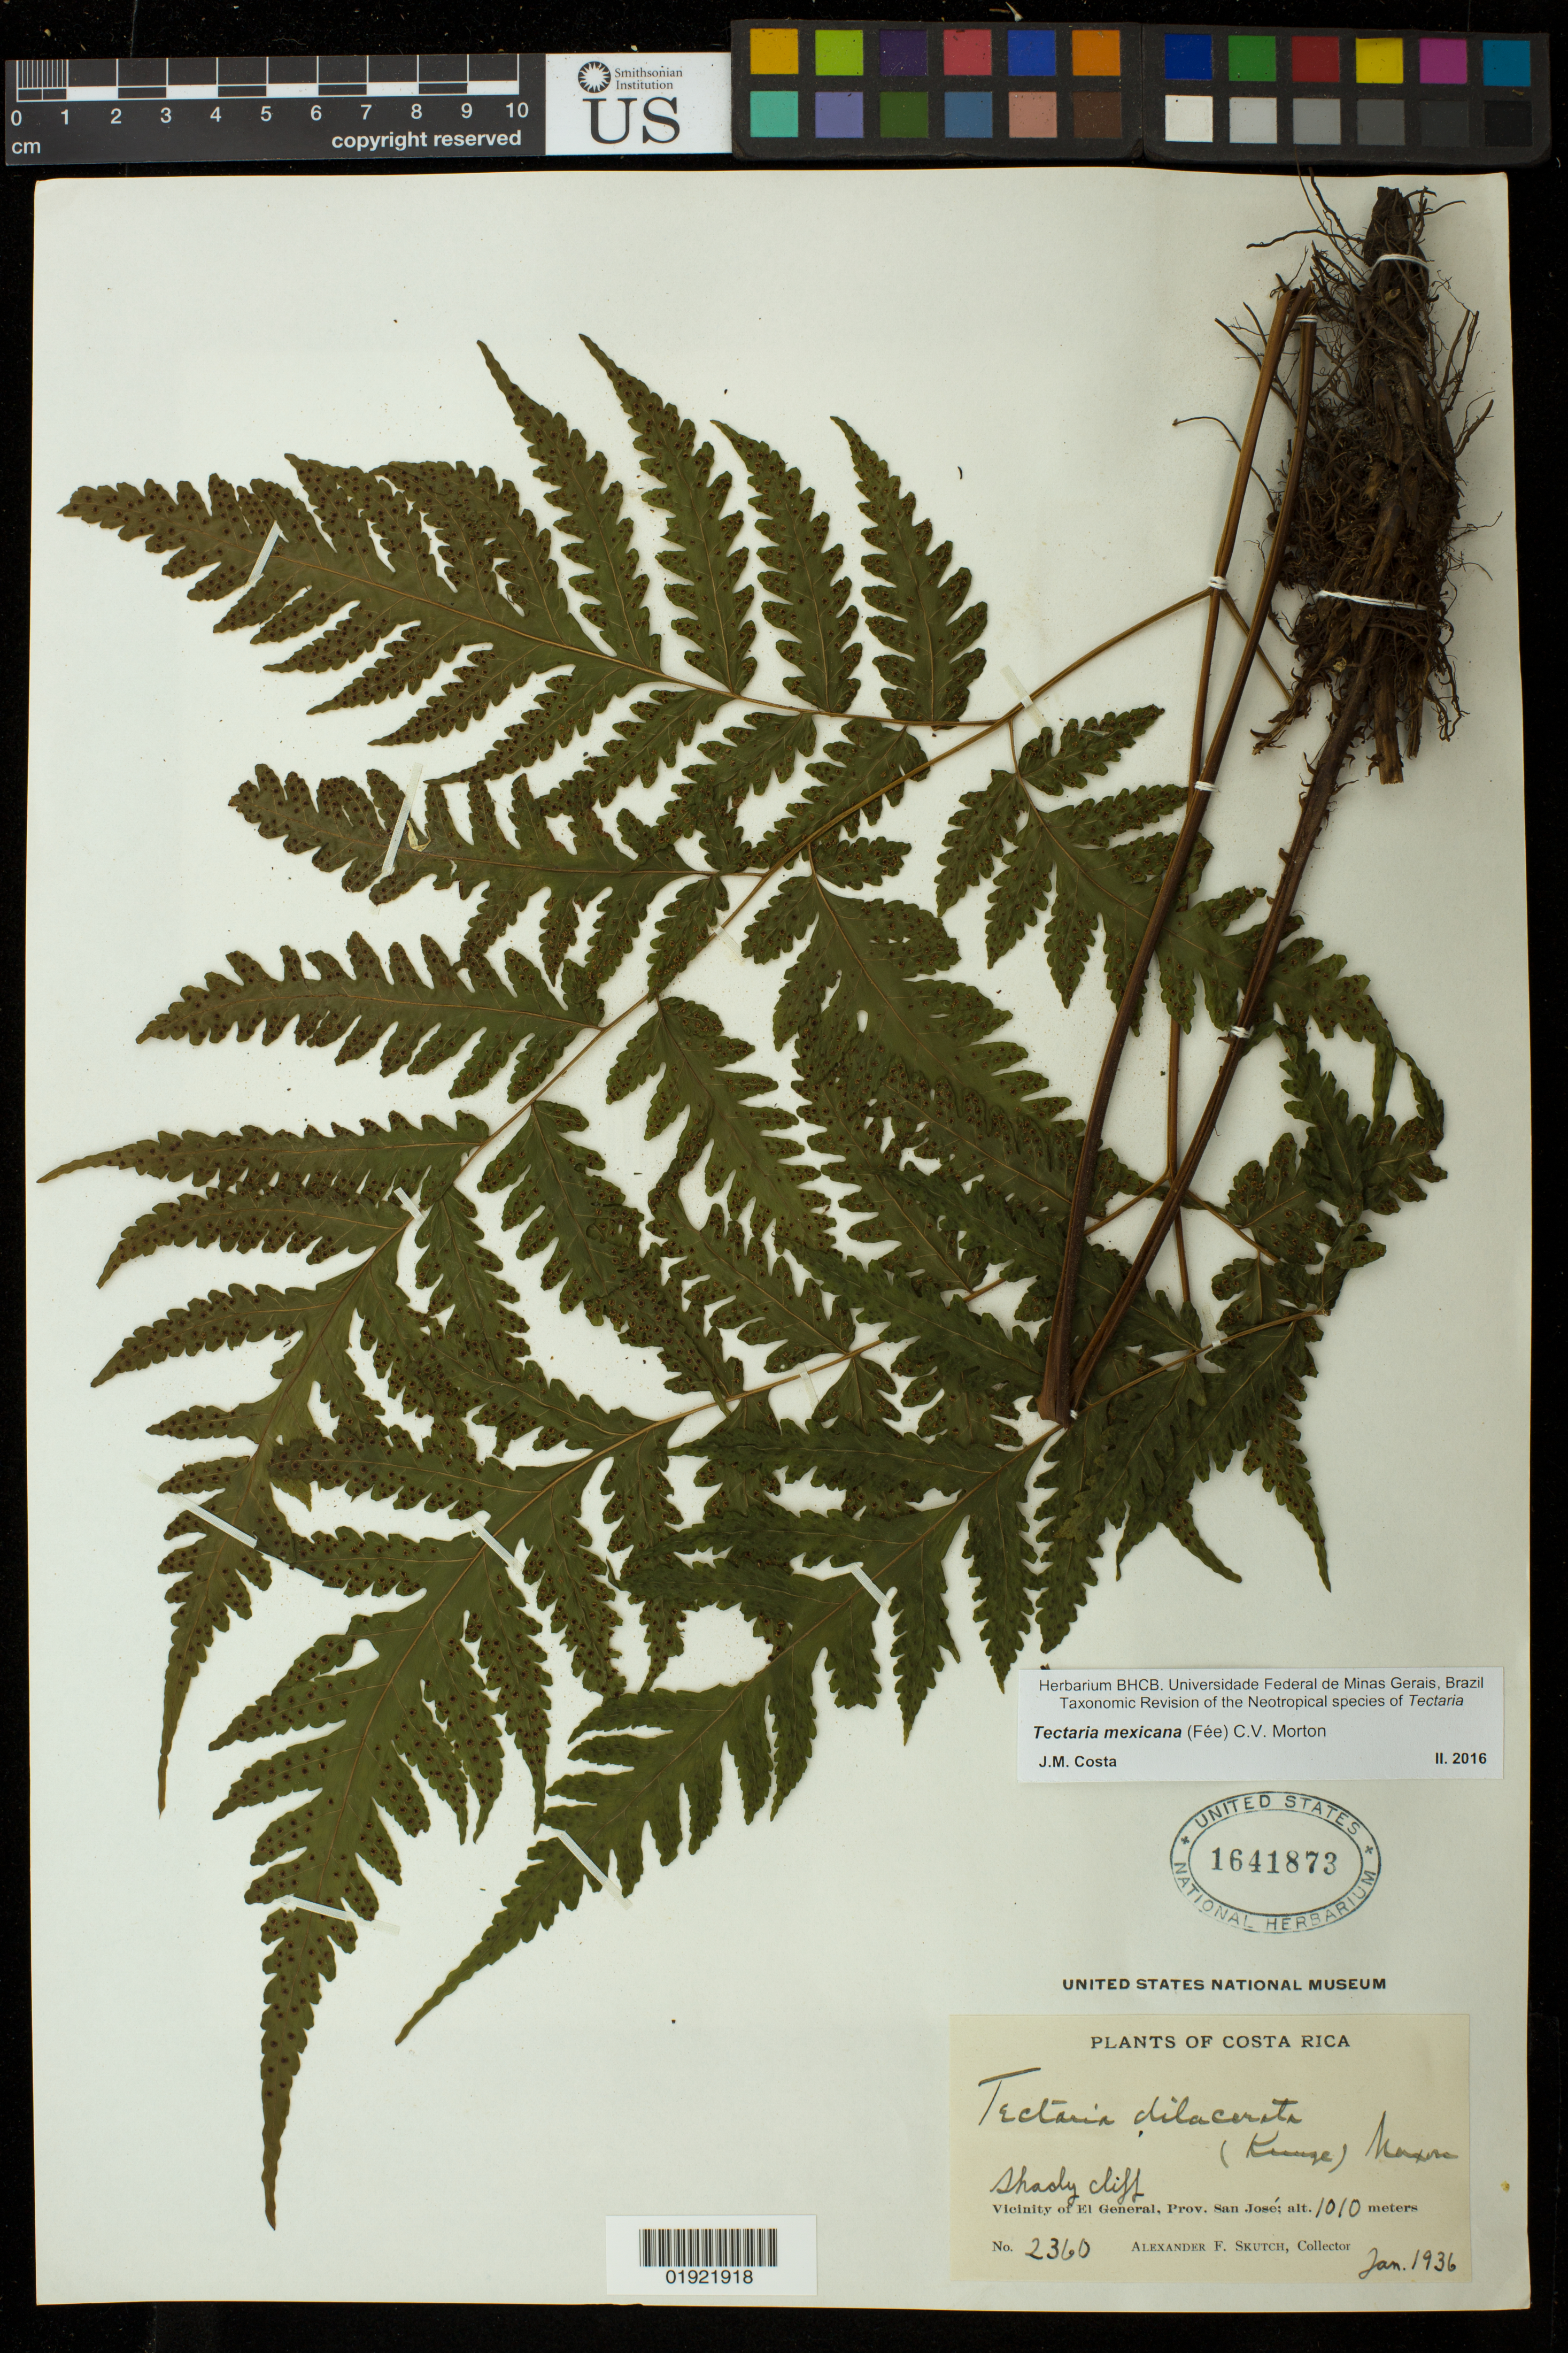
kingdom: Plantae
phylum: Tracheophyta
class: Polypodiopsida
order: Polypodiales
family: Tectariaceae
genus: Tectaria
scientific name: Tectaria mexicana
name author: (Fée) C.V. Morton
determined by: Costa, J. M.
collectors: A. F. Skutch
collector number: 2360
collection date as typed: Jan 1936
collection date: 1936-01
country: Costa Rica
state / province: San José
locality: Vicinity of El General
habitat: shady cliff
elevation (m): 1010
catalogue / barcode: US 1641873